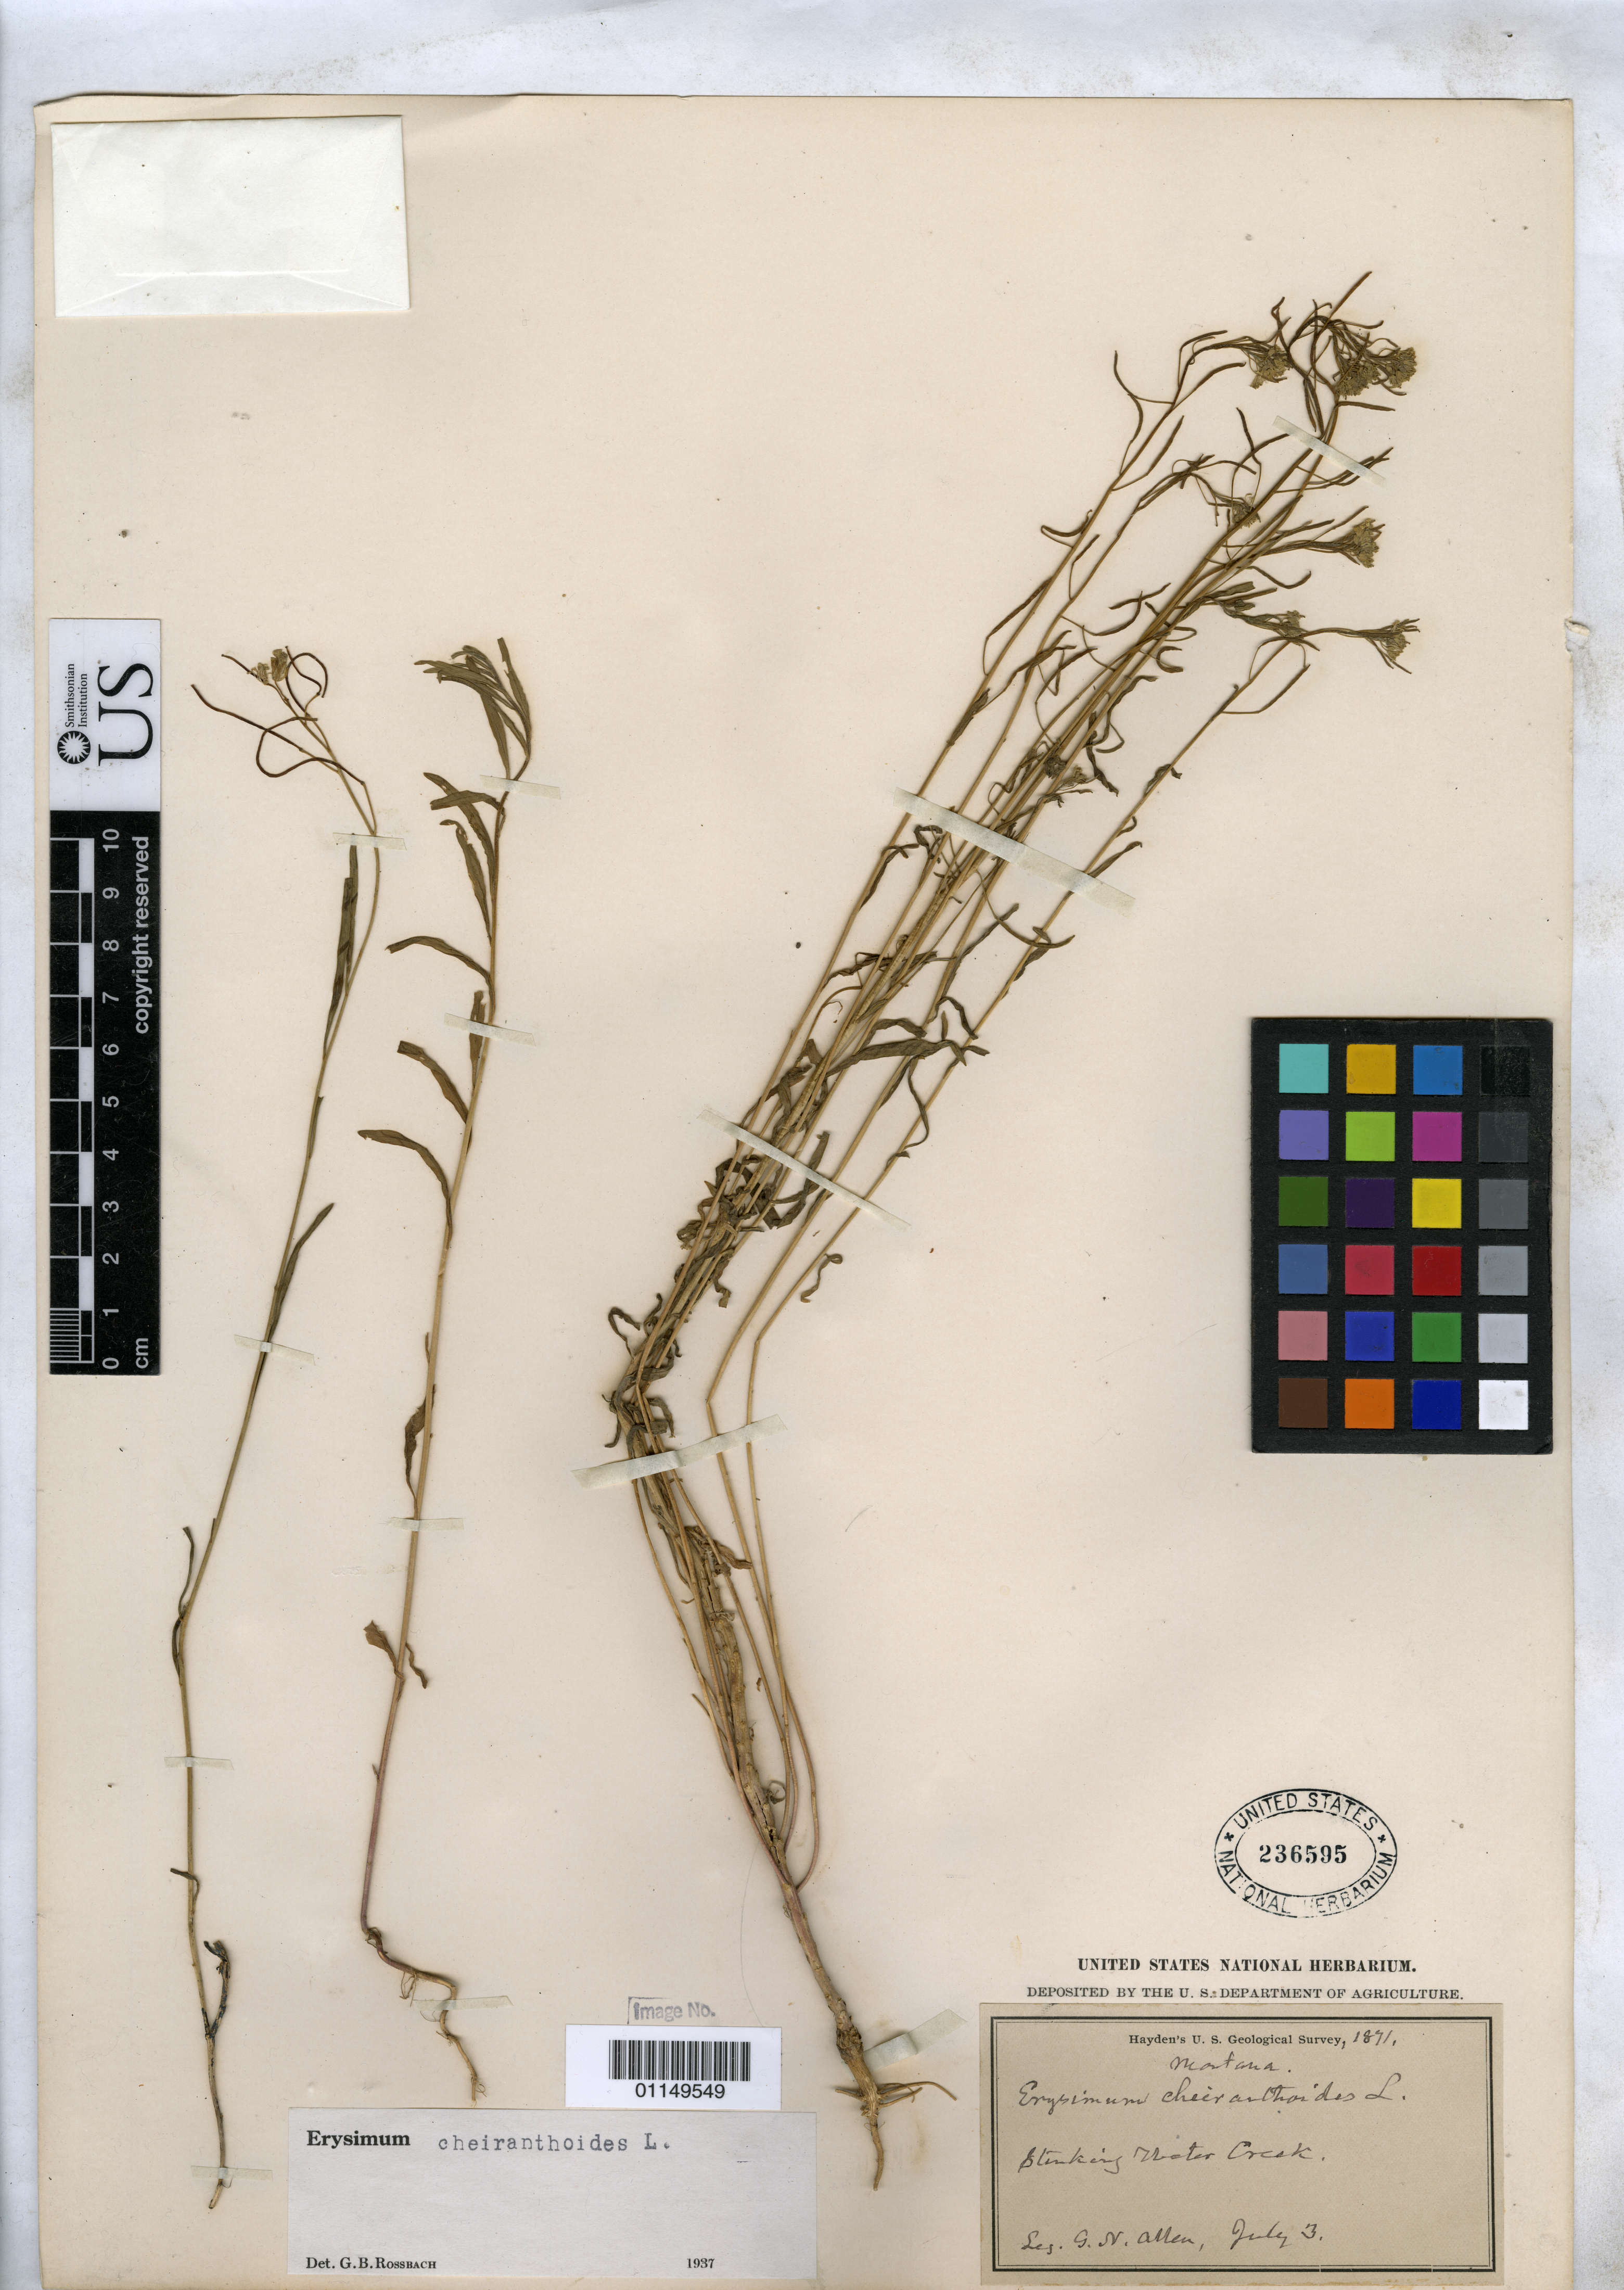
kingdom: Plantae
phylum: Tracheophyta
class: Magnoliopsida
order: Brassicales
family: Brassicaceae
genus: Erysimum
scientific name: Erysimum cheiranthoides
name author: L.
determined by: Rossbach, G. B.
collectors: G. N. Allen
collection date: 1871-07-03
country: United States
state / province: Montana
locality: Stinking Water Creek.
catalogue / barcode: US 236595